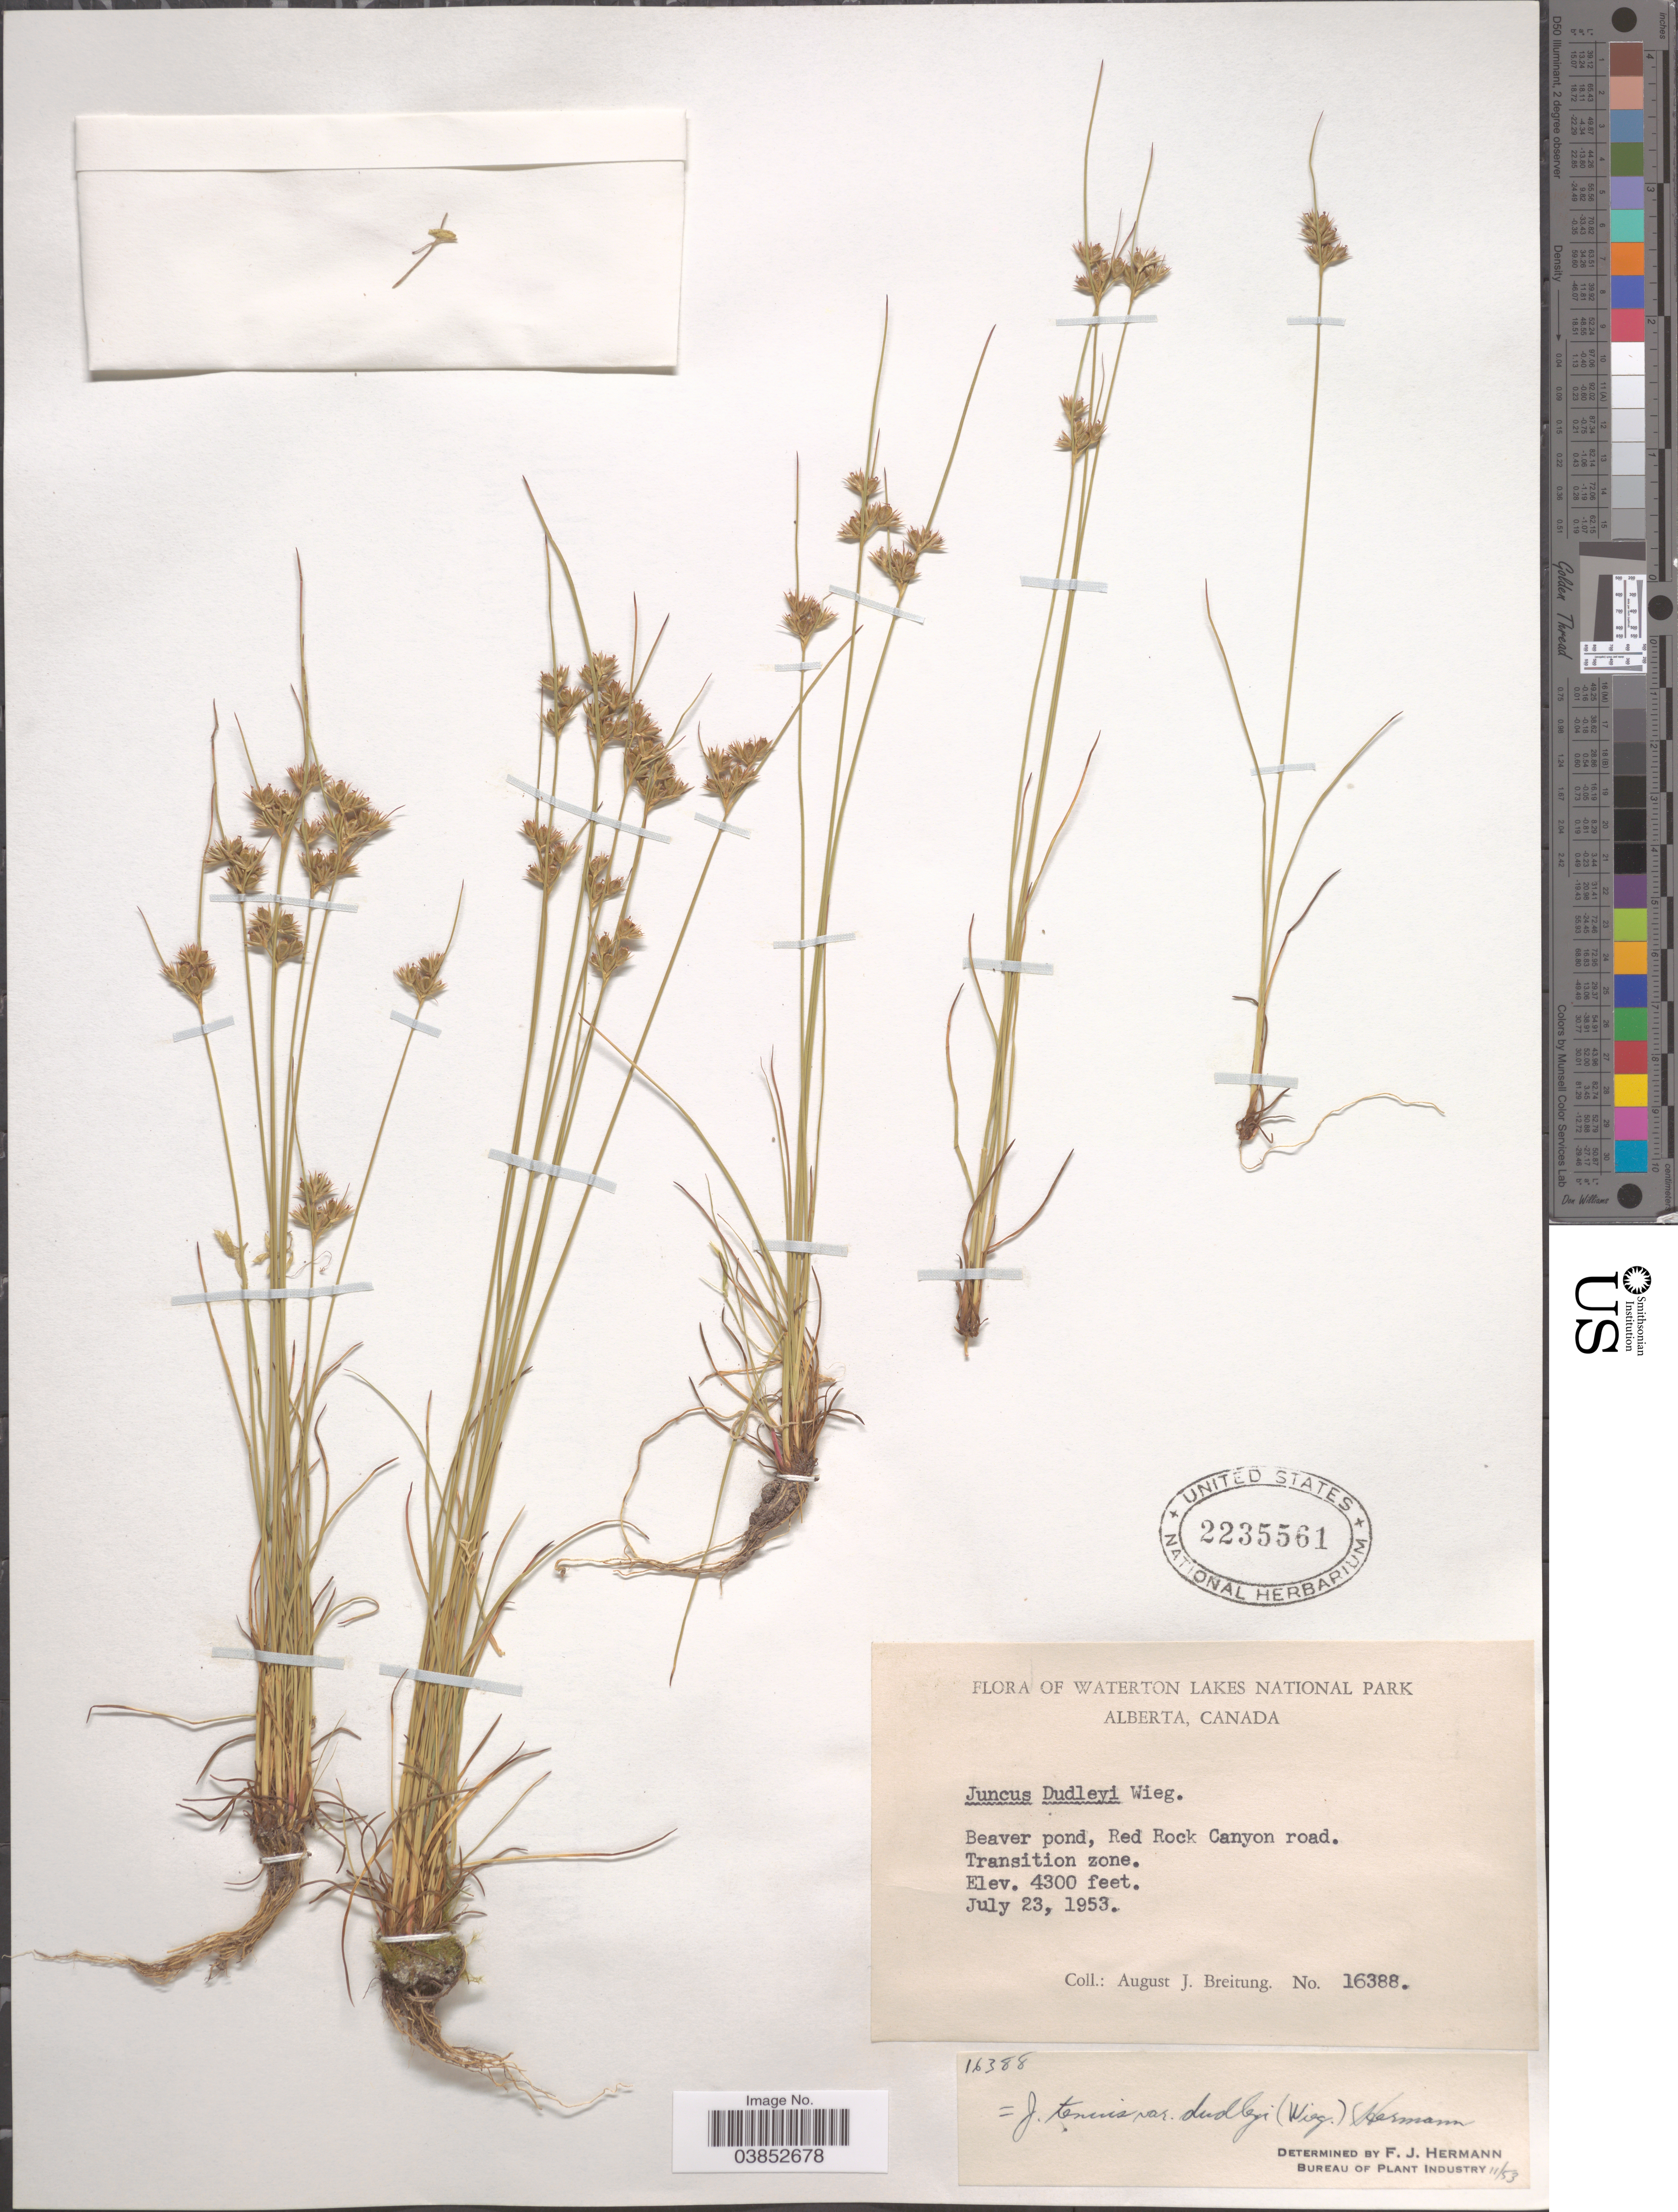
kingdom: Plantae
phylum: Tracheophyta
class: Liliopsida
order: Poales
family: Juncaceae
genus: Juncus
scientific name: Juncus dudleyi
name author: Wiegand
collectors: A. Breitung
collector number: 16388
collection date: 1953-07-23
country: Canada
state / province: Alberta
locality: Waterton Lake National Park. Red Rock Canyon road. Transition zone.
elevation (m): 1311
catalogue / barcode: US 2235561